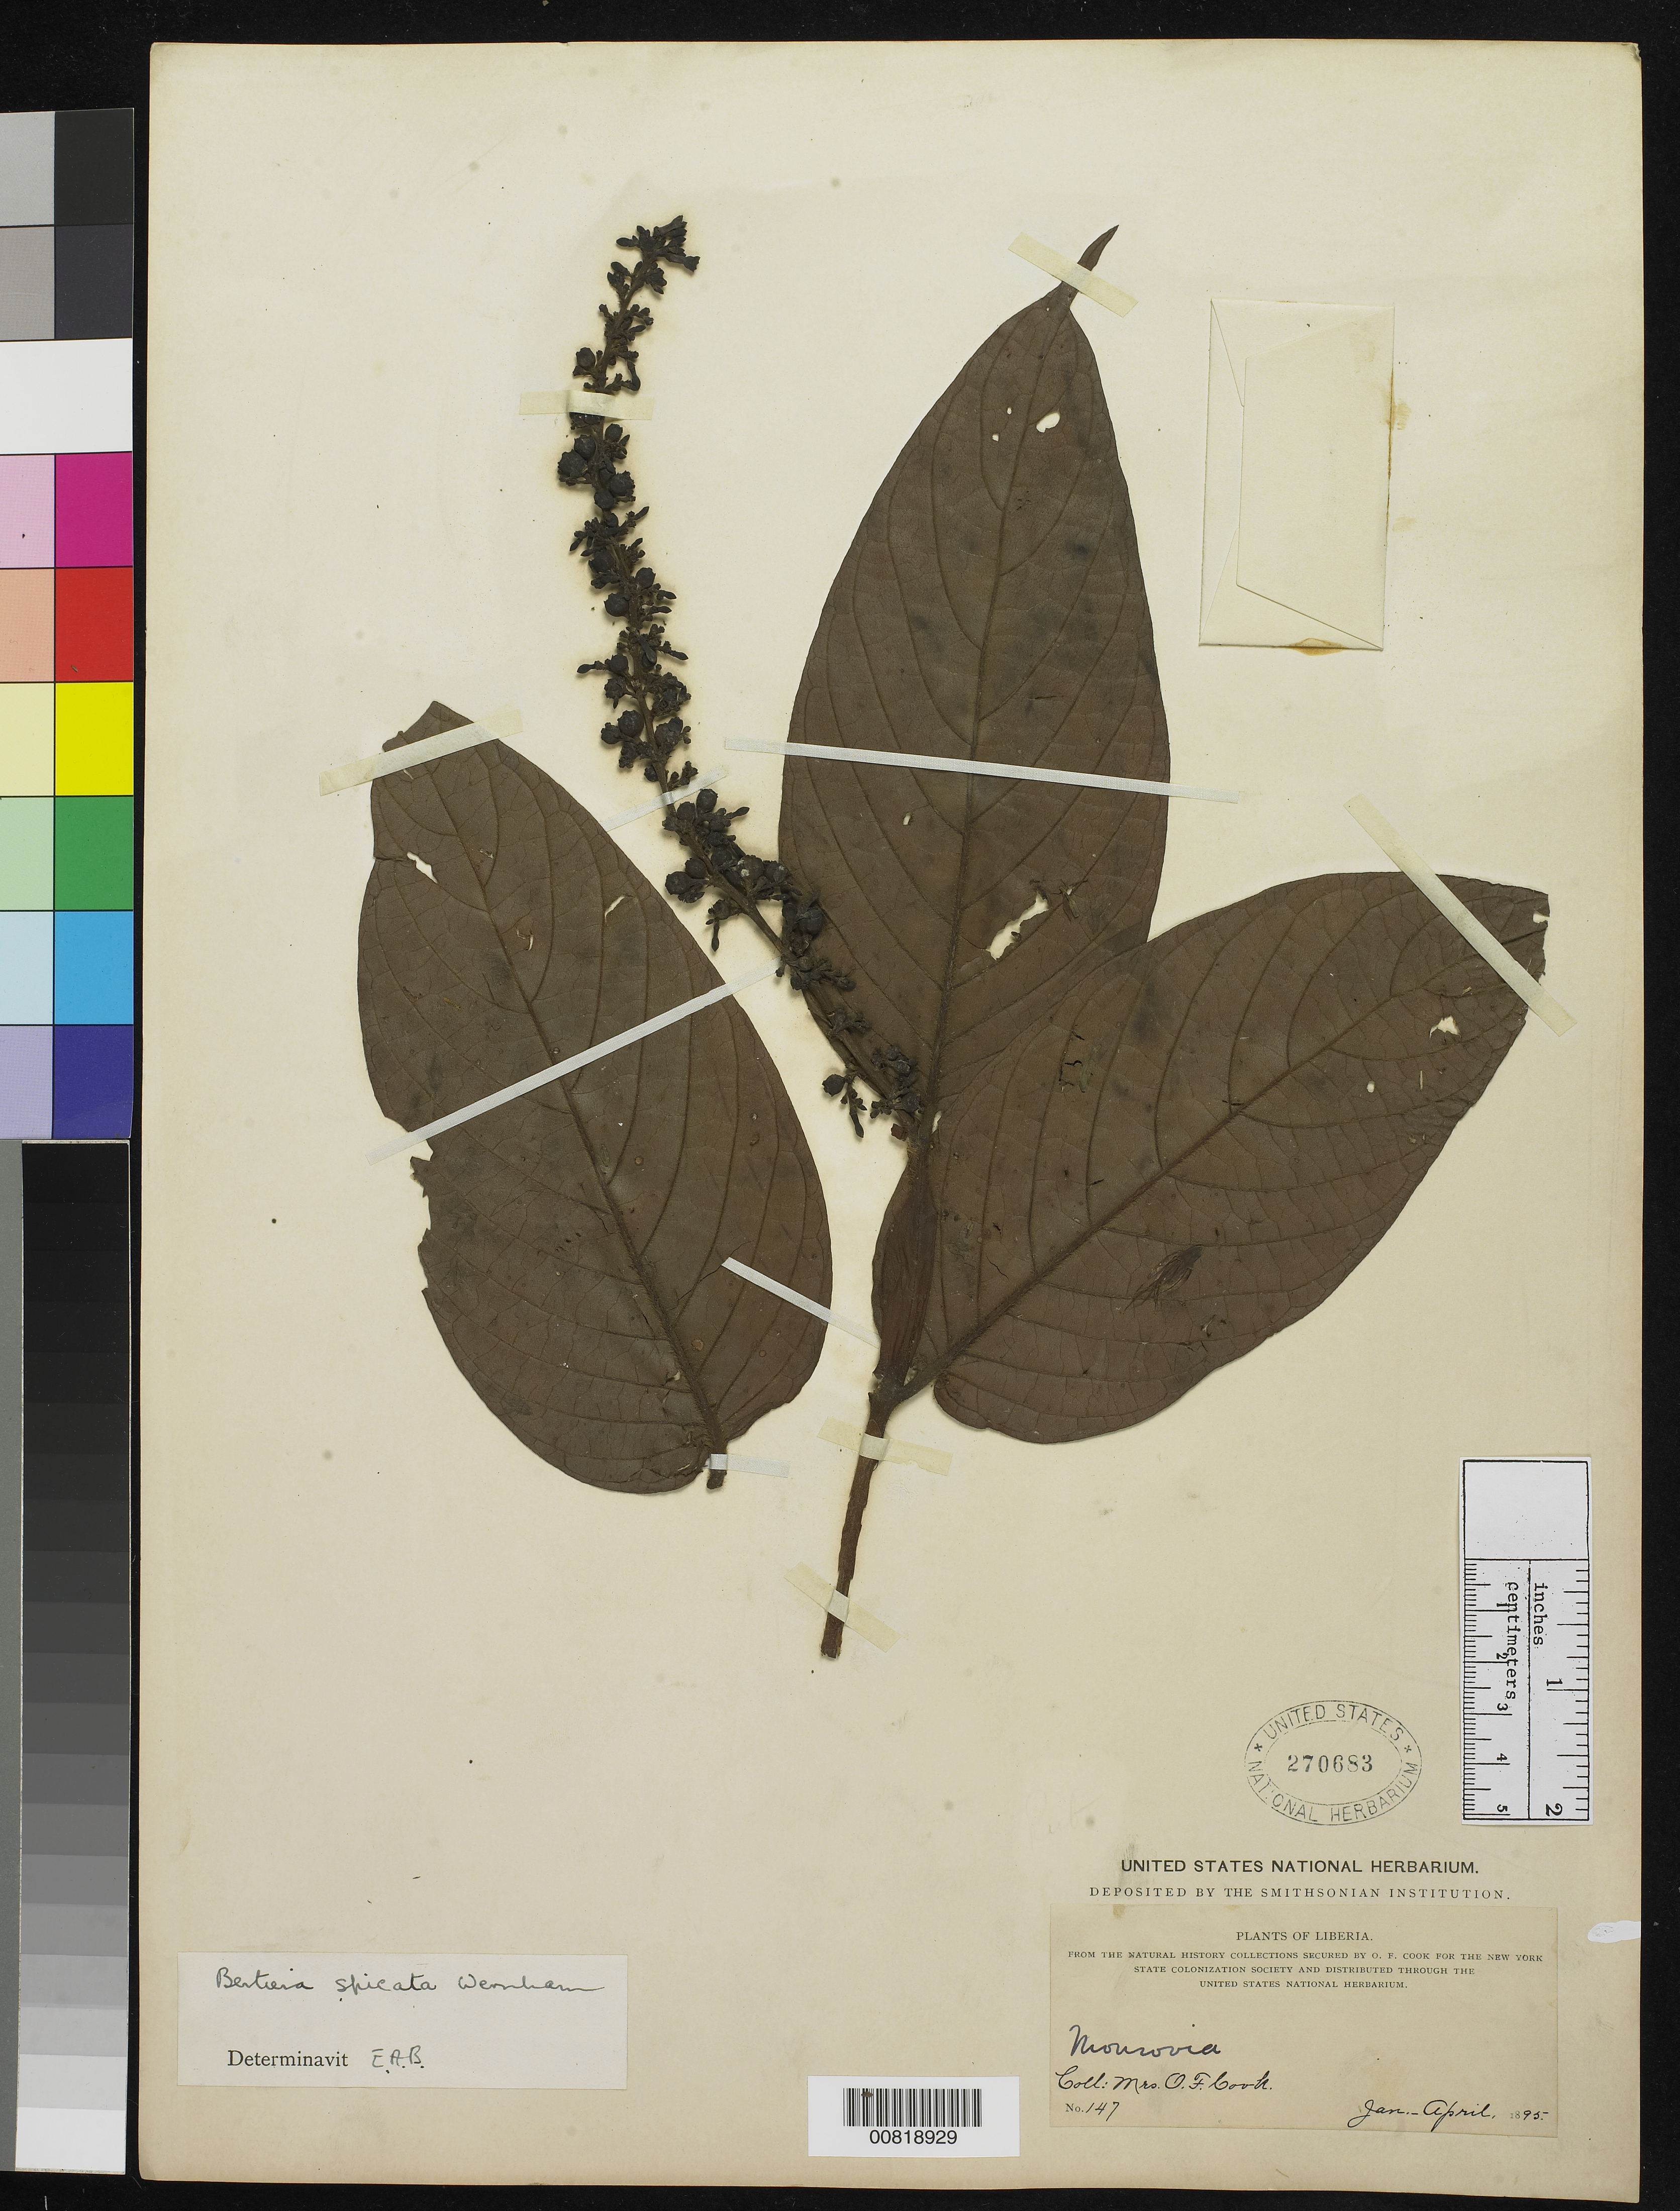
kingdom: Plantae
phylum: Tracheophyta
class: Magnoliopsida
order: Gentianales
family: Rubiaceae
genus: Bertiera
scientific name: Bertiera spicata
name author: (Gaerth.) Wernham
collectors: Alice C. Cook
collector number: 147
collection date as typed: Jan 1895 to -- Apr 1895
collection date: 1895-01/1895-04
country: Liberia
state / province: Montserrado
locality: Monrovia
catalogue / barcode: US 270683